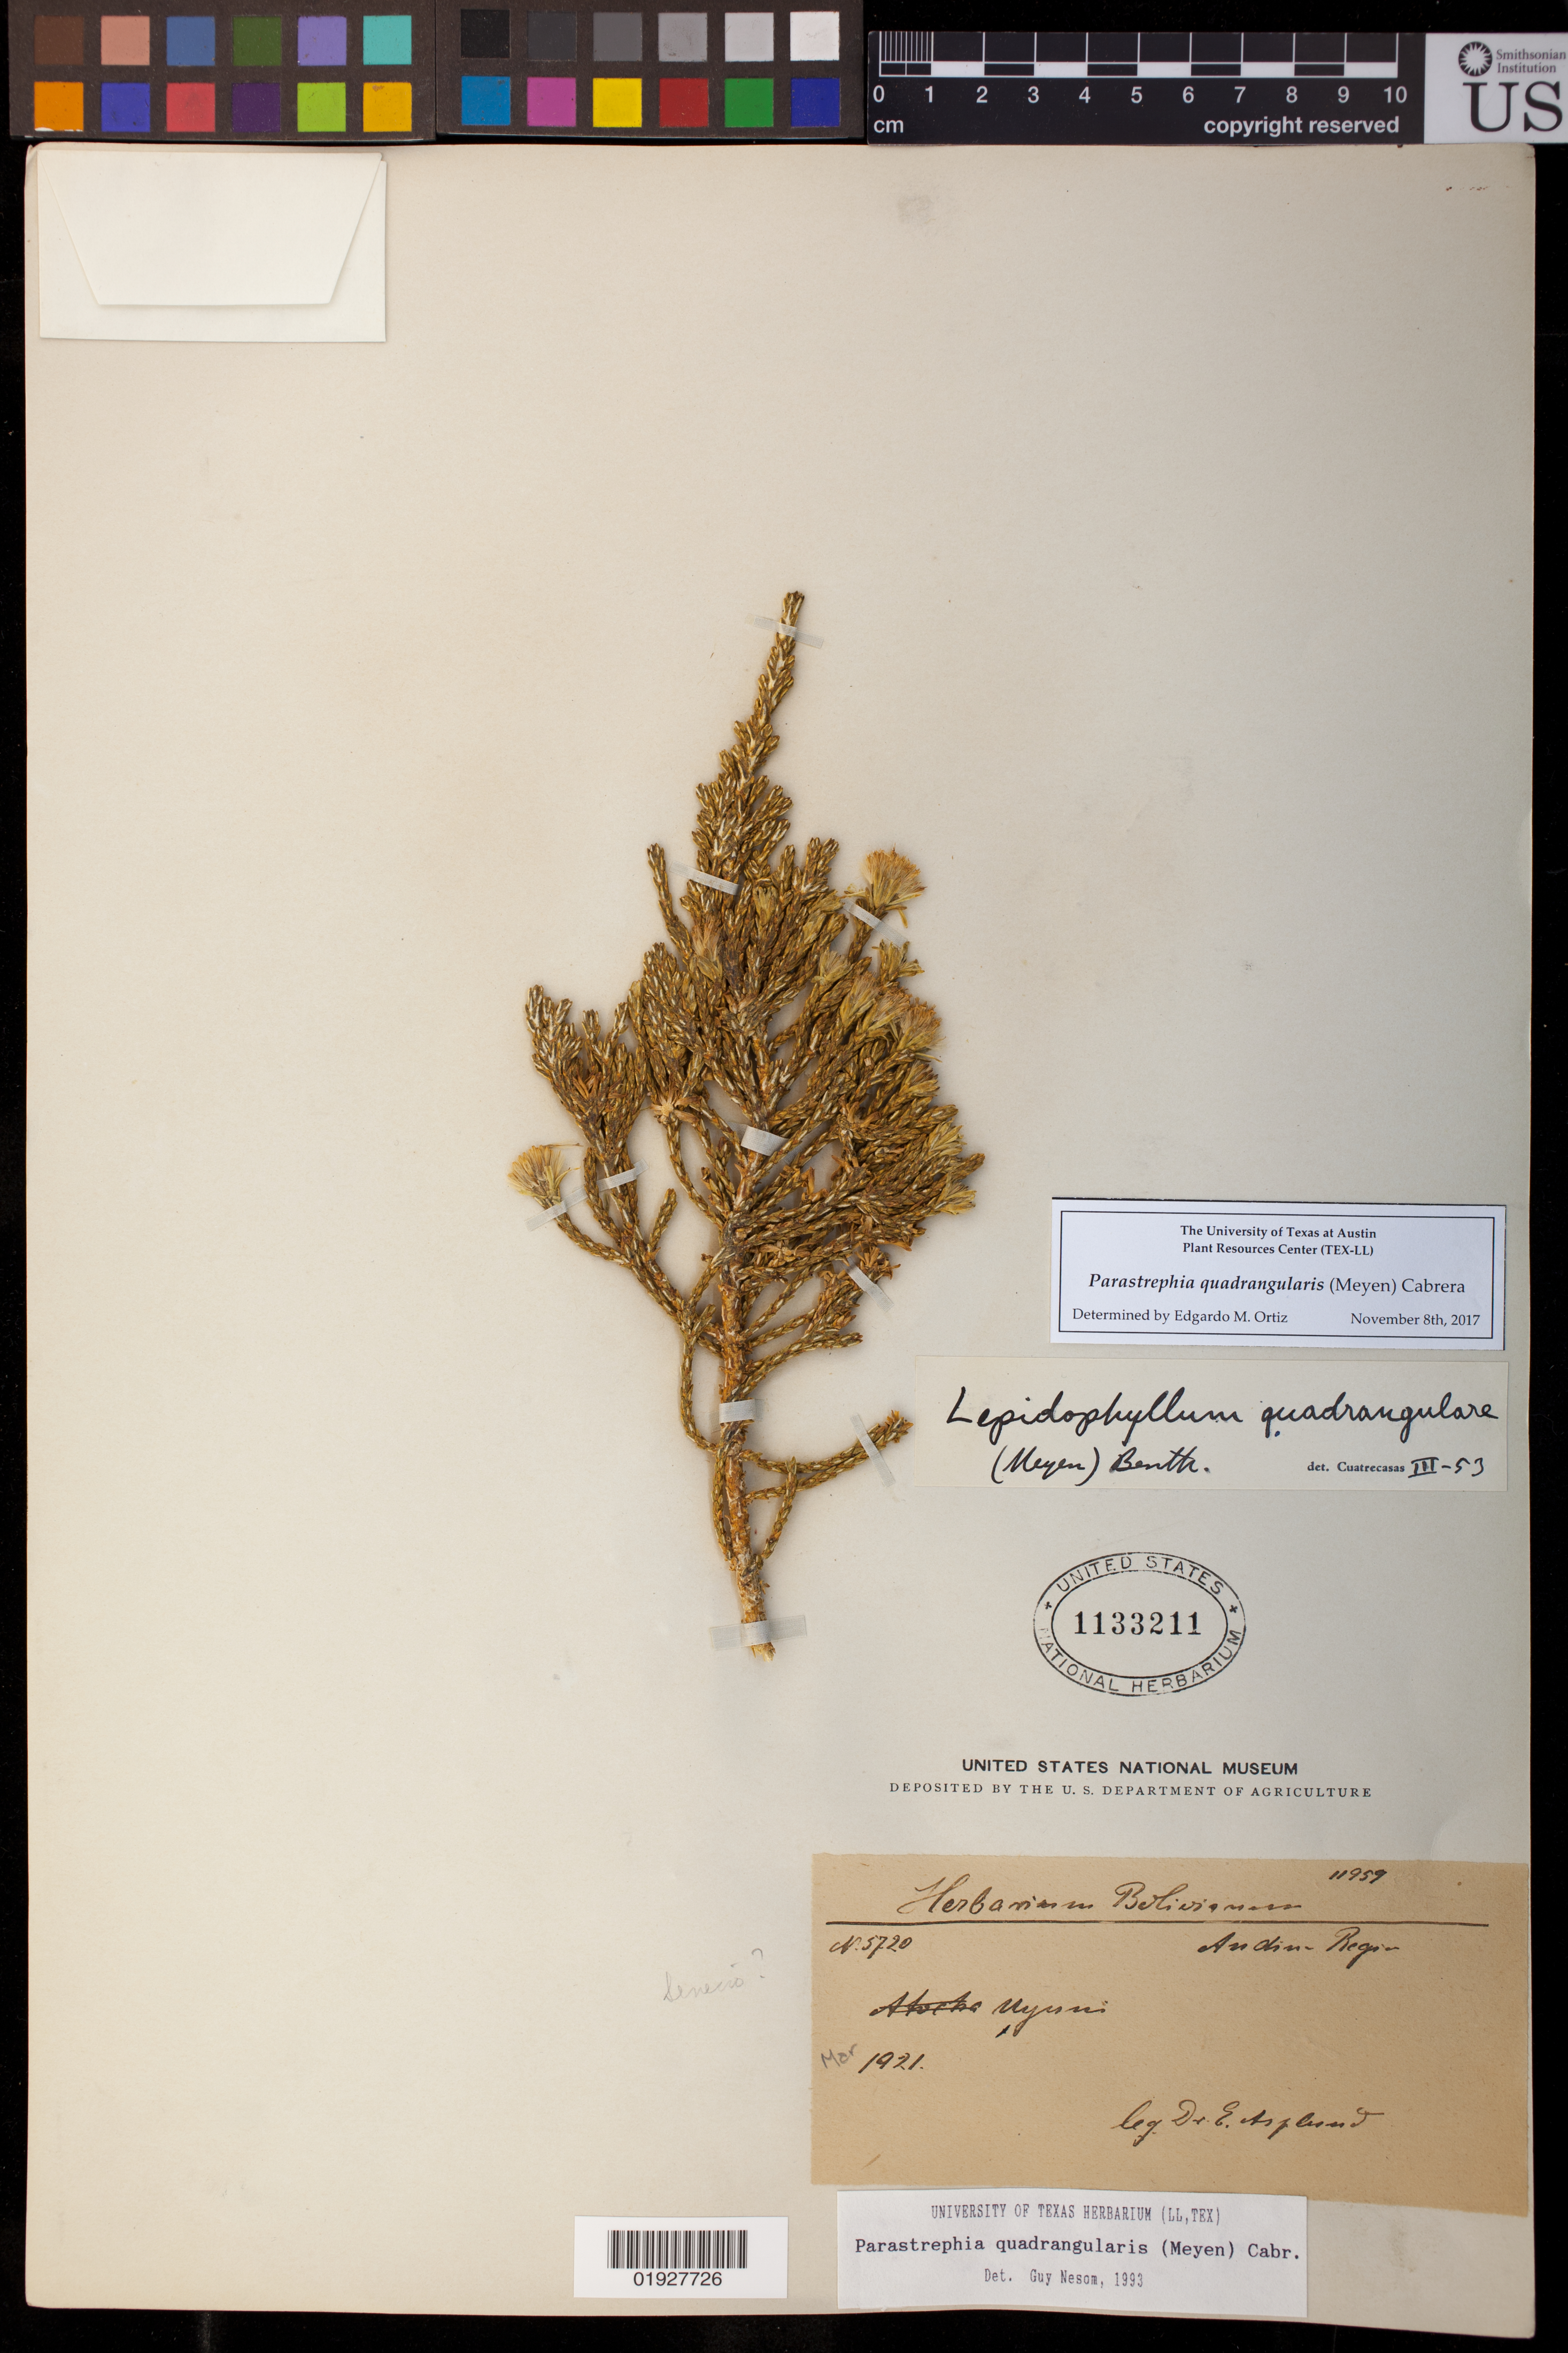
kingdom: Plantae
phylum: Tracheophyta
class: Magnoliopsida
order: Asterales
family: Asteraceae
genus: Parastrephia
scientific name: Parastrephia quadrangularis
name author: (Meyen) Cabrera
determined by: Ortiz, E. M.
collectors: E. Asplund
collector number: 5720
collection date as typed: Mar 1921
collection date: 1921-03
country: Bolivia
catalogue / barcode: US 1133211